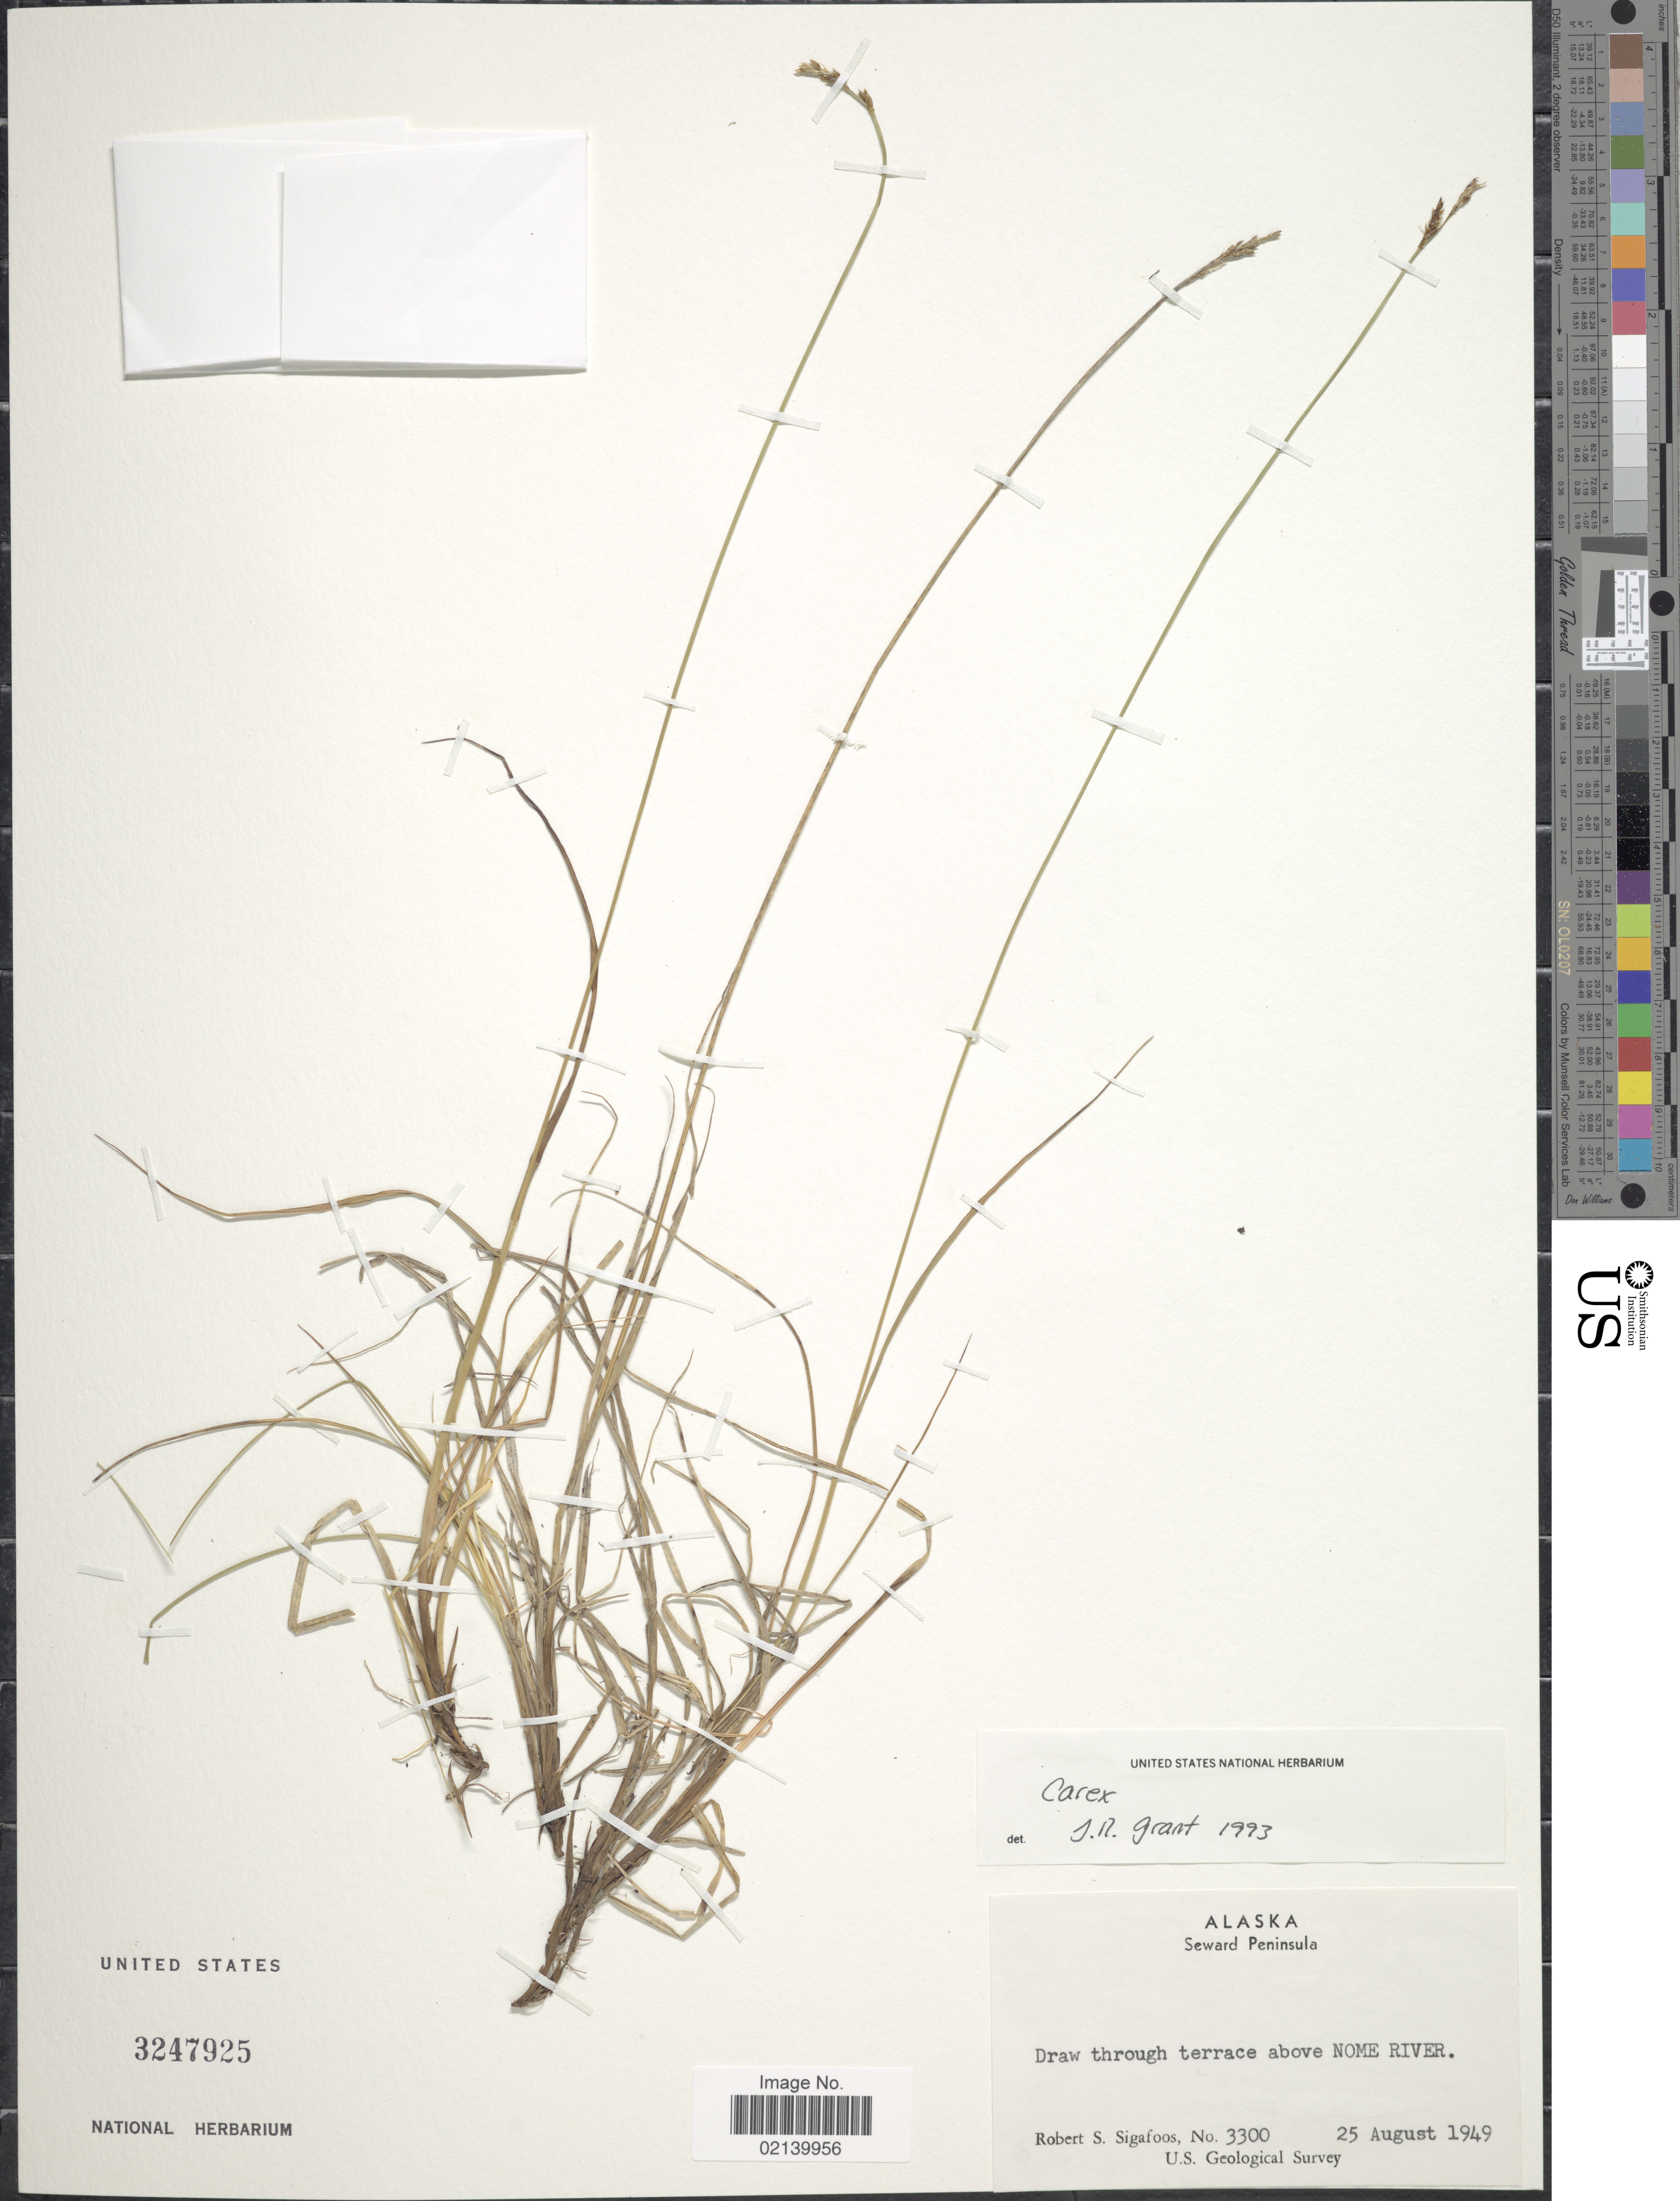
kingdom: Plantae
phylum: Tracheophyta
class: Liliopsida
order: Poales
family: Cyperaceae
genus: Carex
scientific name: Carex sp.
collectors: R. Sigafoos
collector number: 3300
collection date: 1949-08-25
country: United States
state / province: Alaska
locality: Seward Peninsula, draw through above Nome River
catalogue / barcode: US 3247925